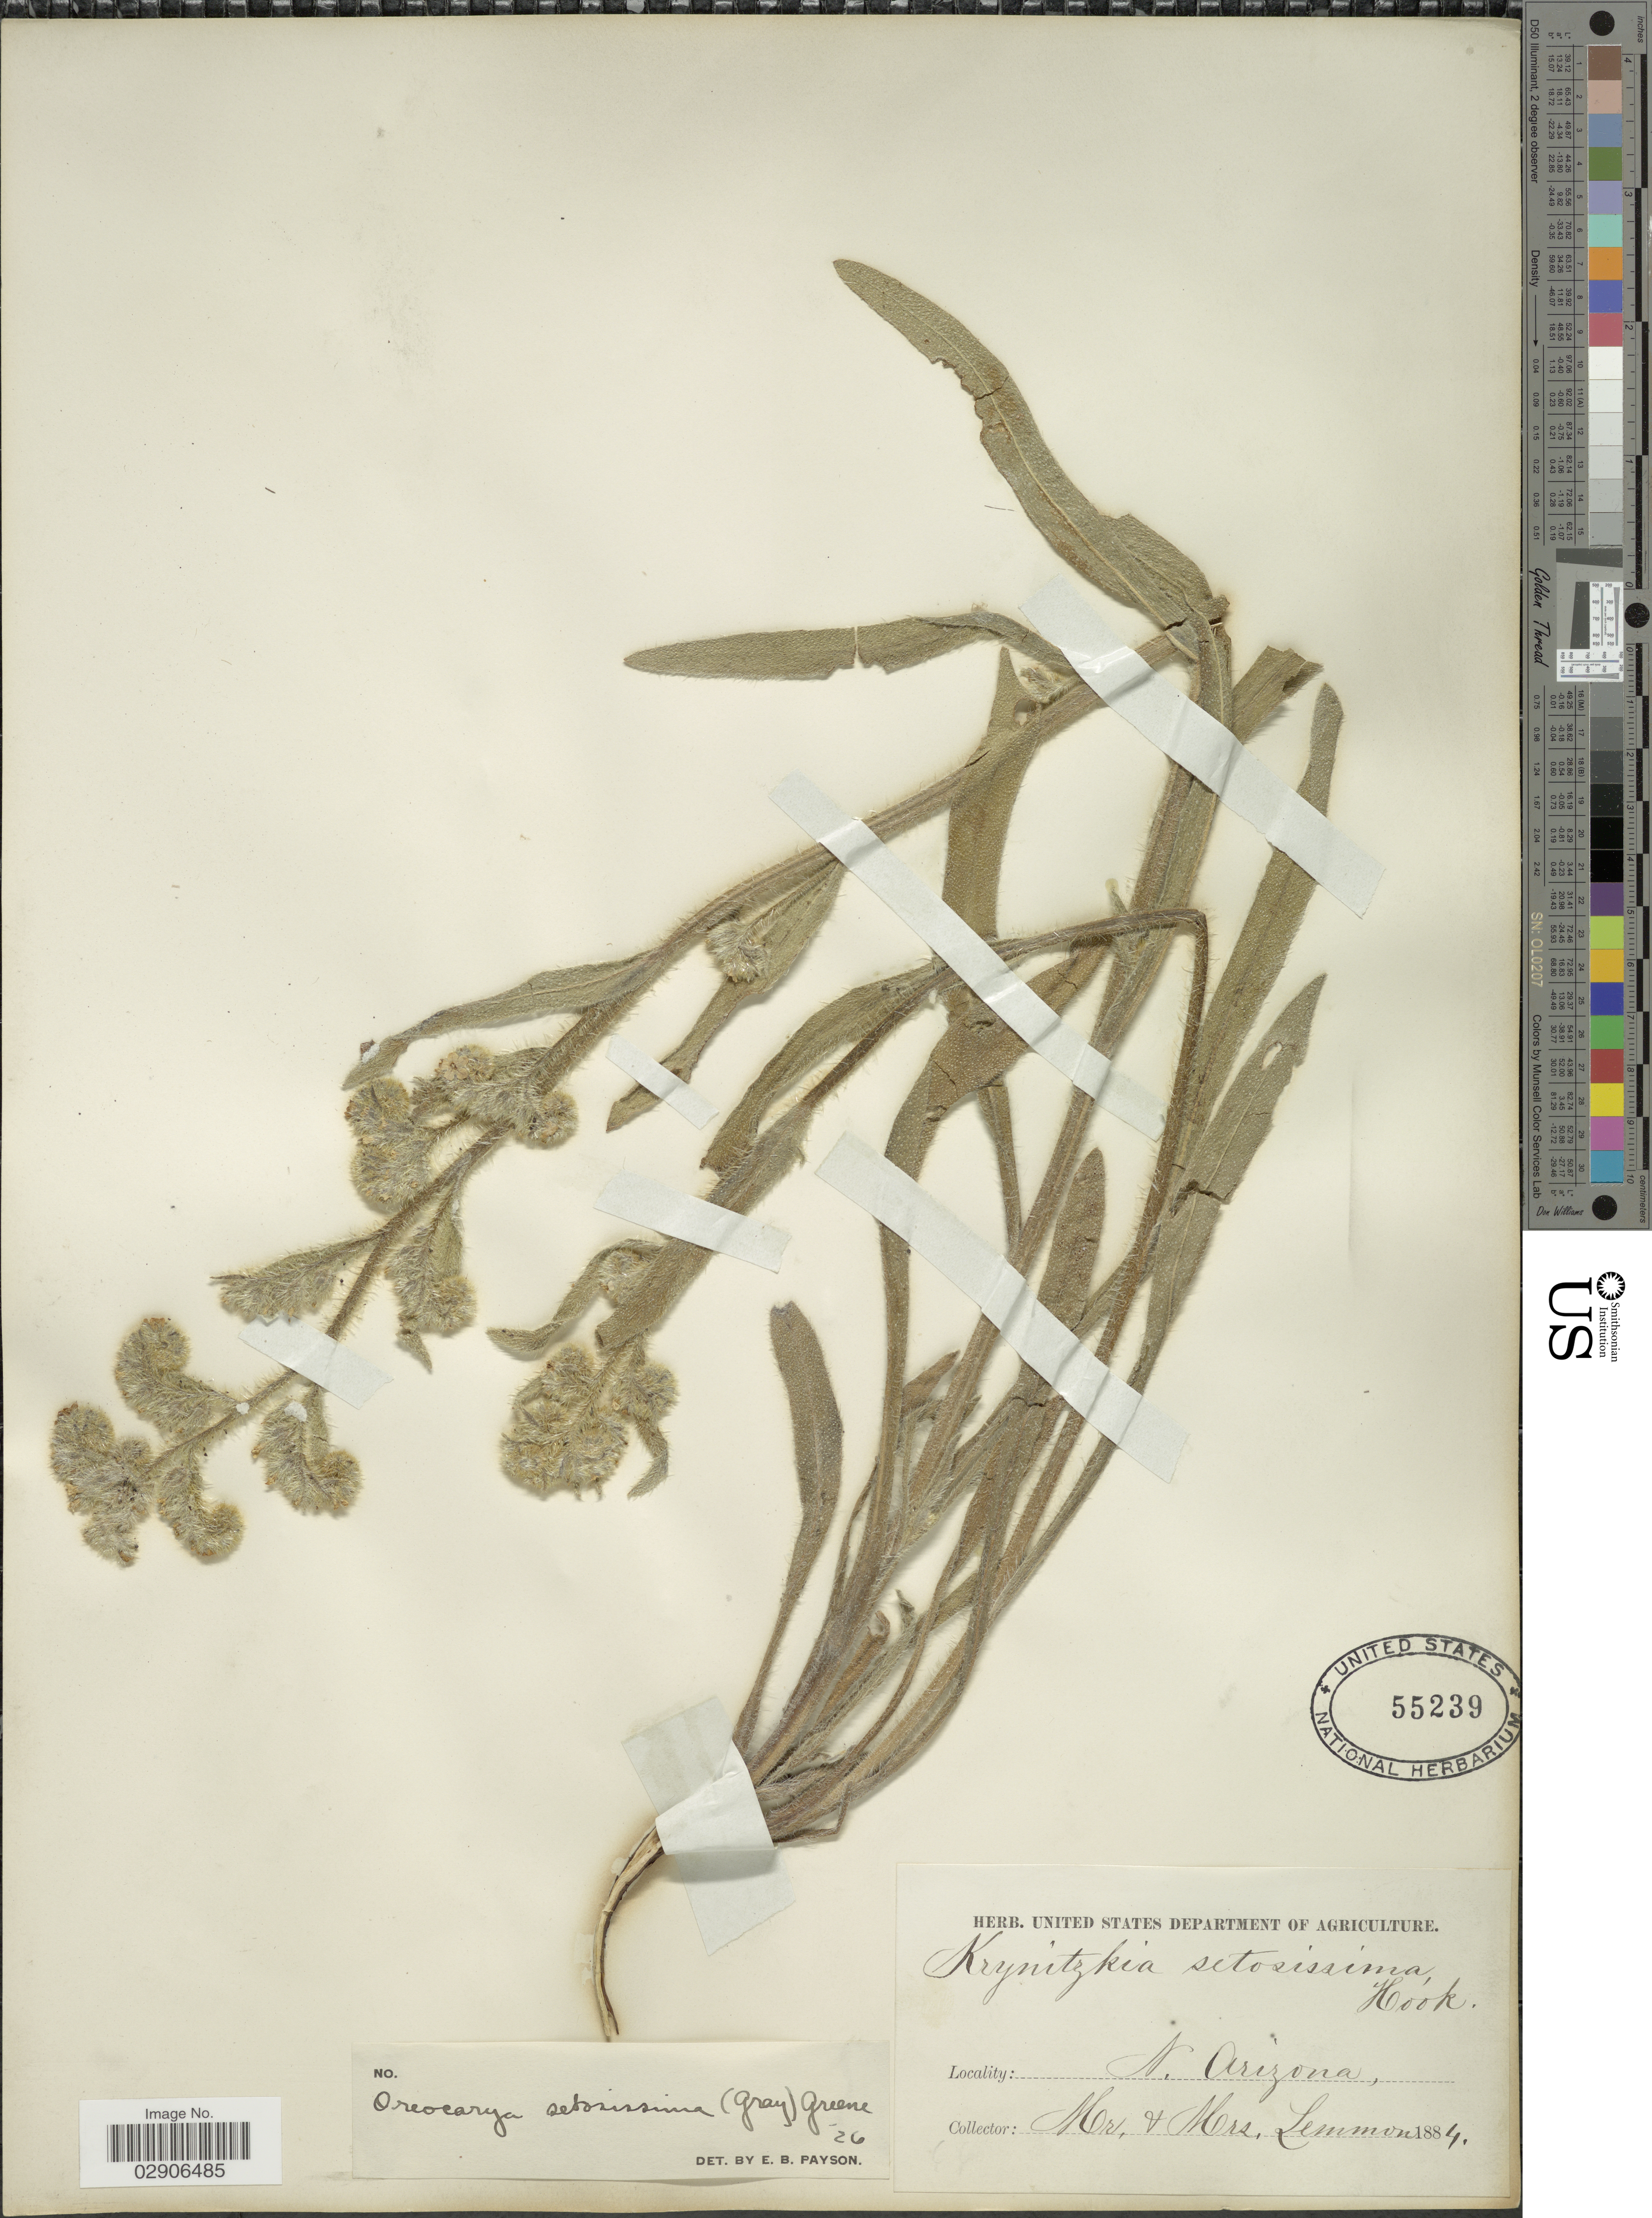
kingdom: Plantae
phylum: Tracheophyta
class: Magnoliopsida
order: Boraginales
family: Boraginaceae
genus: Oreocarya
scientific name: Oreocarya setosissima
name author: (A. Gray) Greene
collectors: -- Lemmon & Lemmon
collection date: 1884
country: United States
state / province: Arizona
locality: N. Arizona.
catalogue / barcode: US 55239